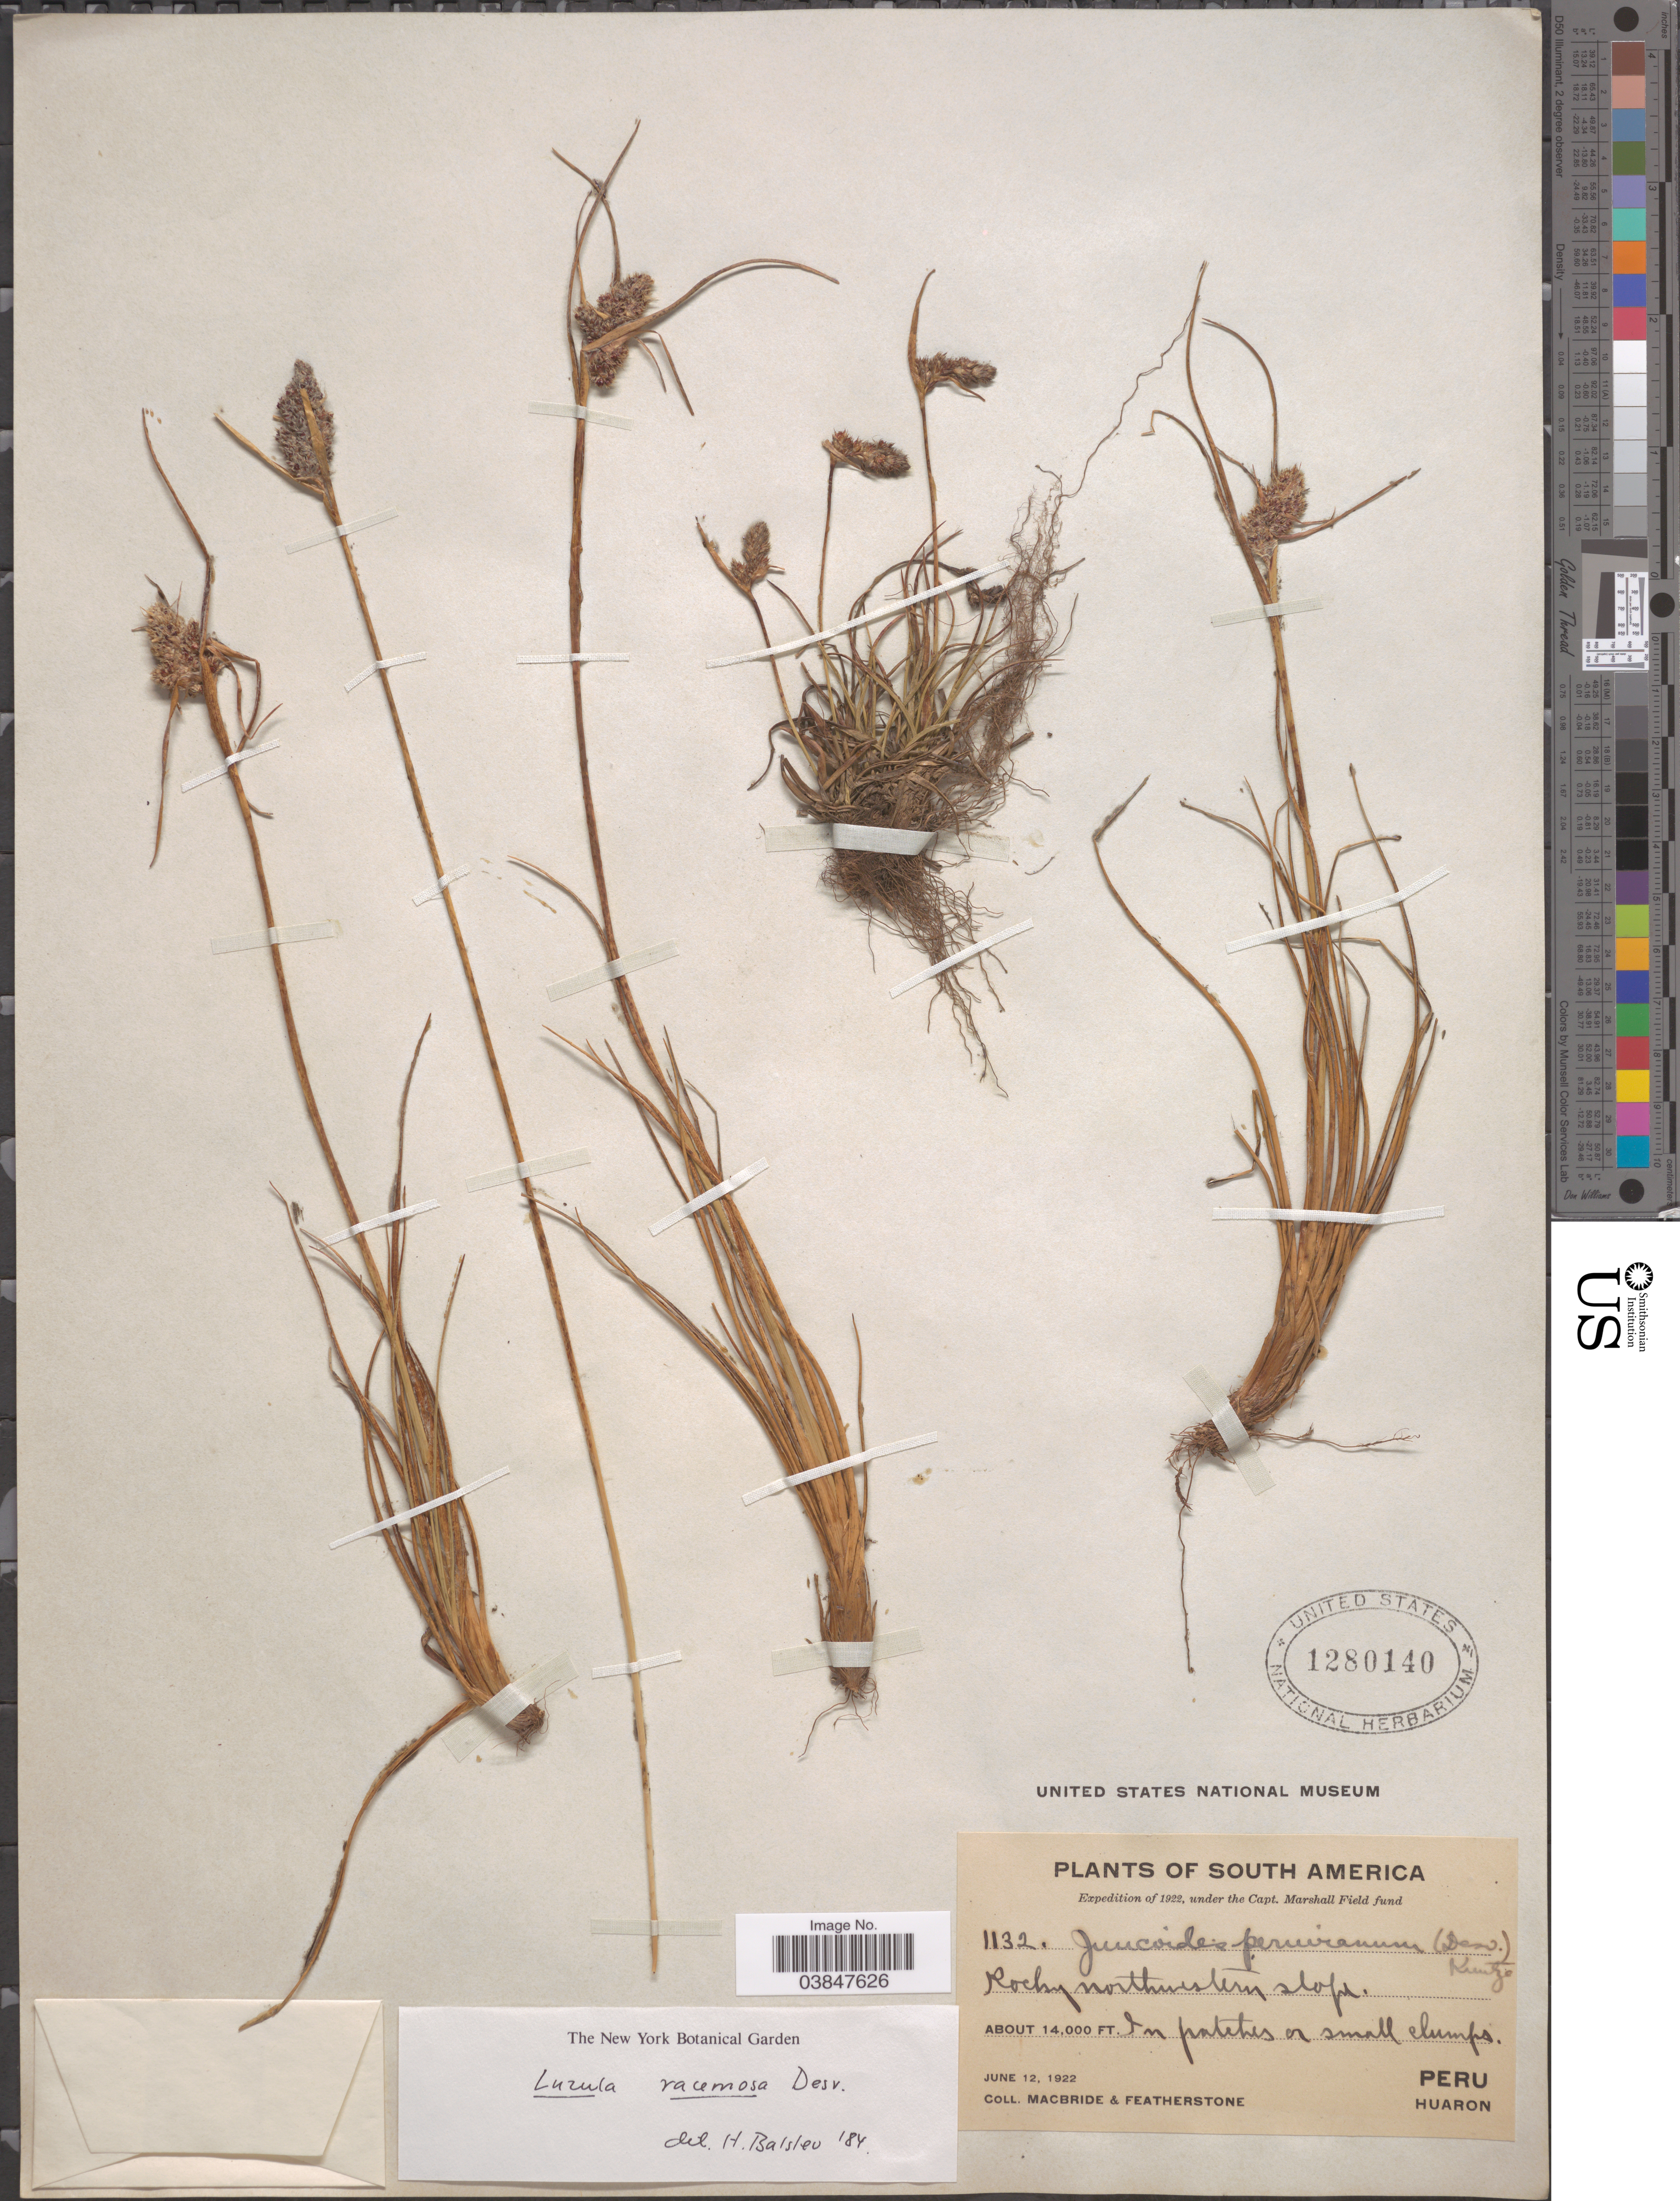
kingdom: Plantae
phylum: Tracheophyta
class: Liliopsida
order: Poales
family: Juncaceae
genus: Luzula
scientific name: Luzula racemosa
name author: Desv.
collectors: Macbride, -- & -. Featherstone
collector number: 1132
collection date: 1922-06-12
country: Peru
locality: Huaron.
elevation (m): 4267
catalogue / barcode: US 1280140